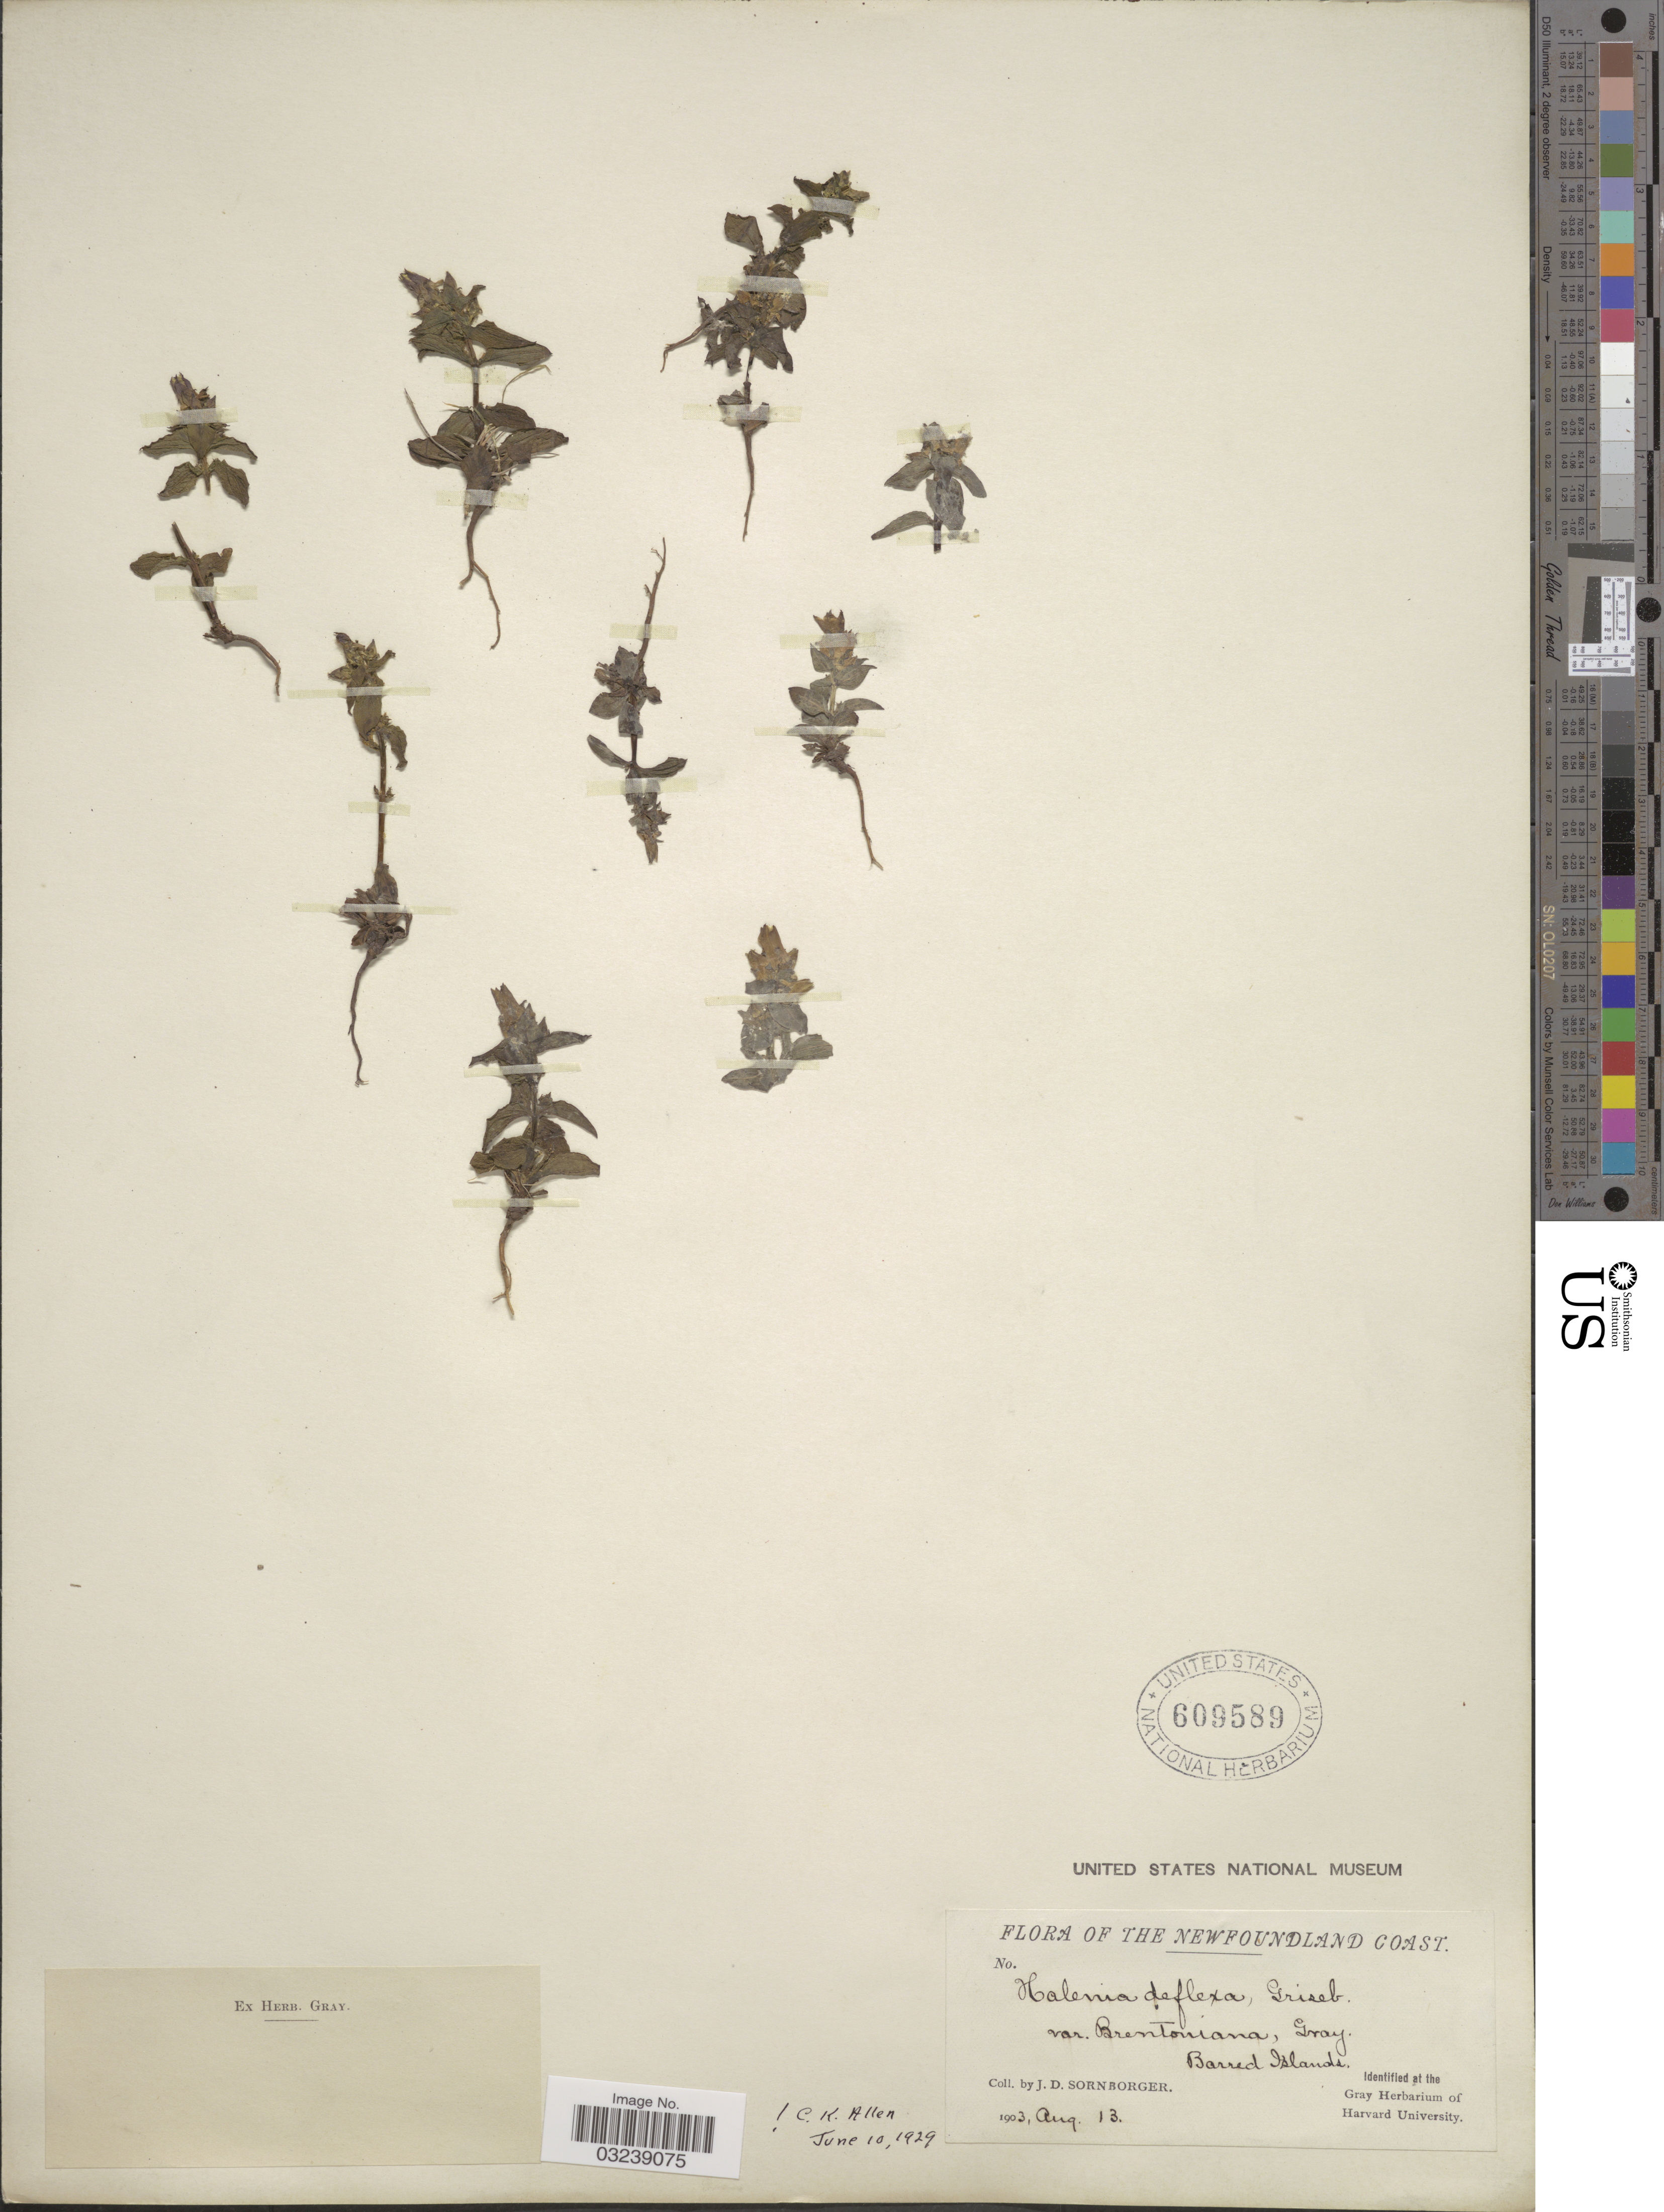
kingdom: Plantae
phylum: Tracheophyta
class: Magnoliopsida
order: Gentianales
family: Gentianaceae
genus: Halenia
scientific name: Halenia deflexa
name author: (Sm.) Griseb.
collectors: J. Sornborger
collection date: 1903-08-13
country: Canada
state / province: Newfoundland and Labrador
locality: The Newfoundland Coast. Barred Islands.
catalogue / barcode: US 609589